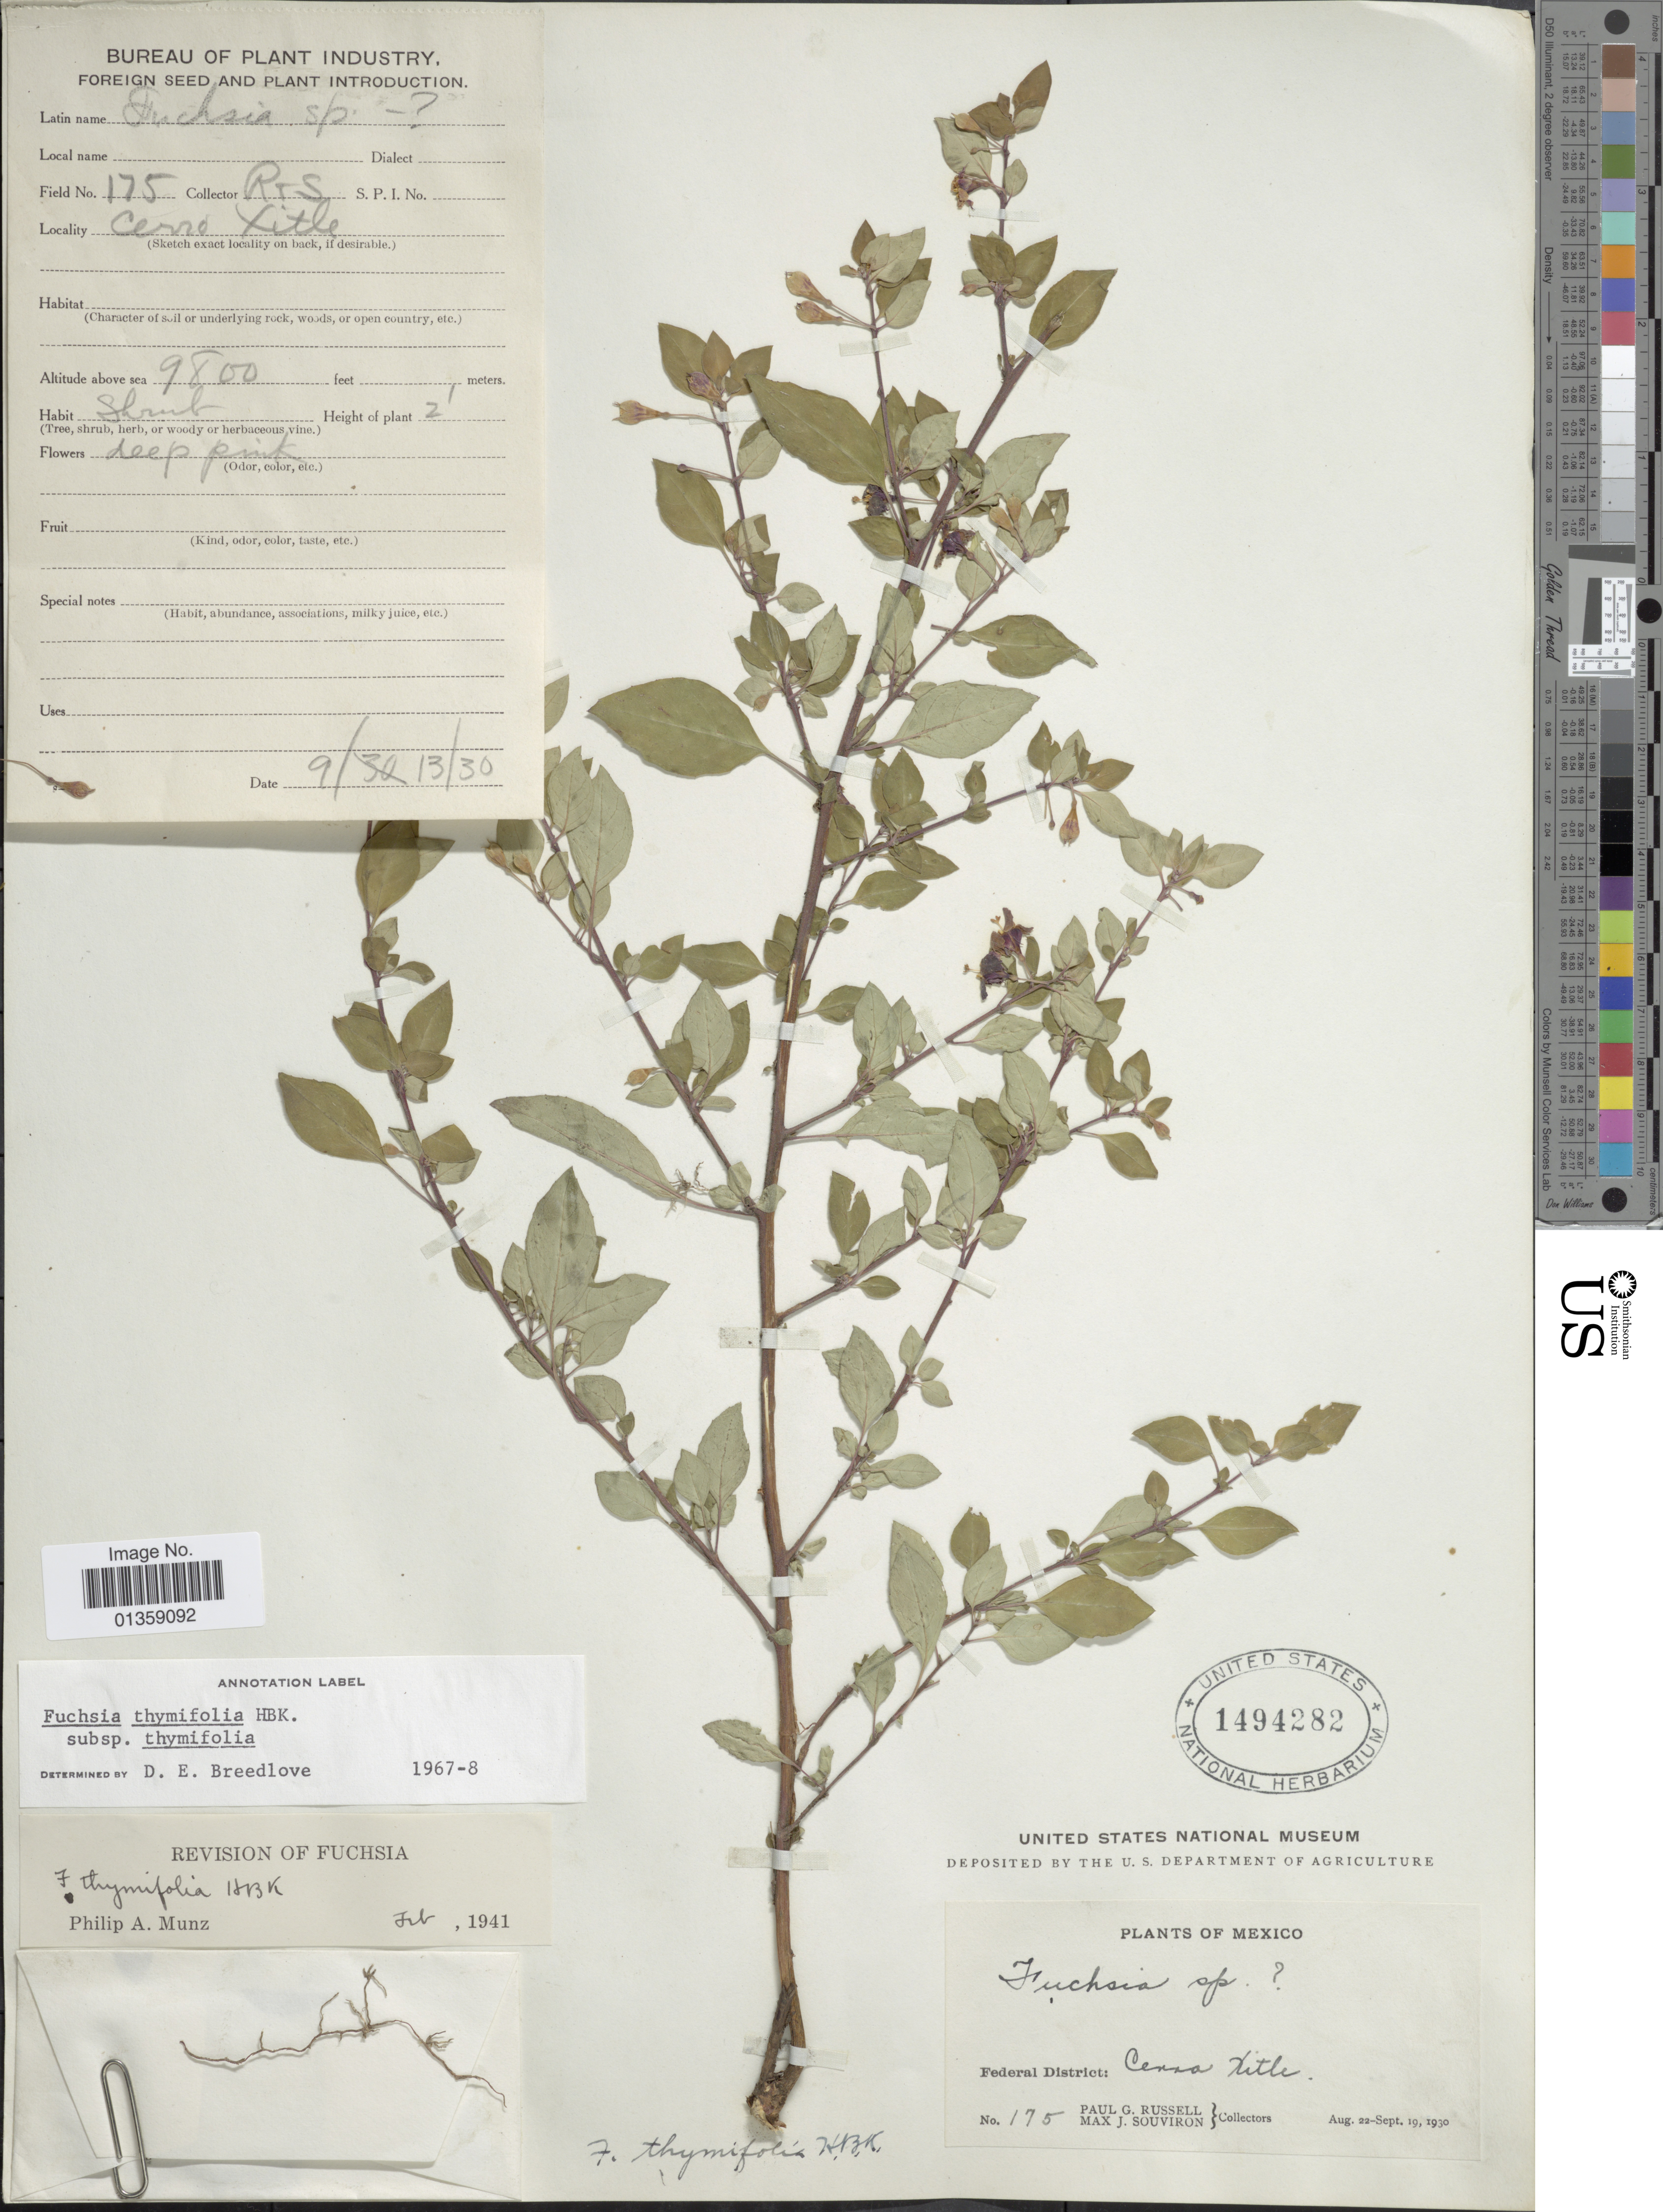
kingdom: Plantae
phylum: Tracheophyta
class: Magnoliopsida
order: Myrtales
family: Onagraceae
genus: Fuchsia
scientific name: Fuchsia thymifolia subsp. thymifolia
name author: Kunth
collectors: P. G. Russell & M. J. Souviron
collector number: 175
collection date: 1930-08-22/1930-09-19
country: Mexico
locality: Federal District: Cerra Xitle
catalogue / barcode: US 1494282